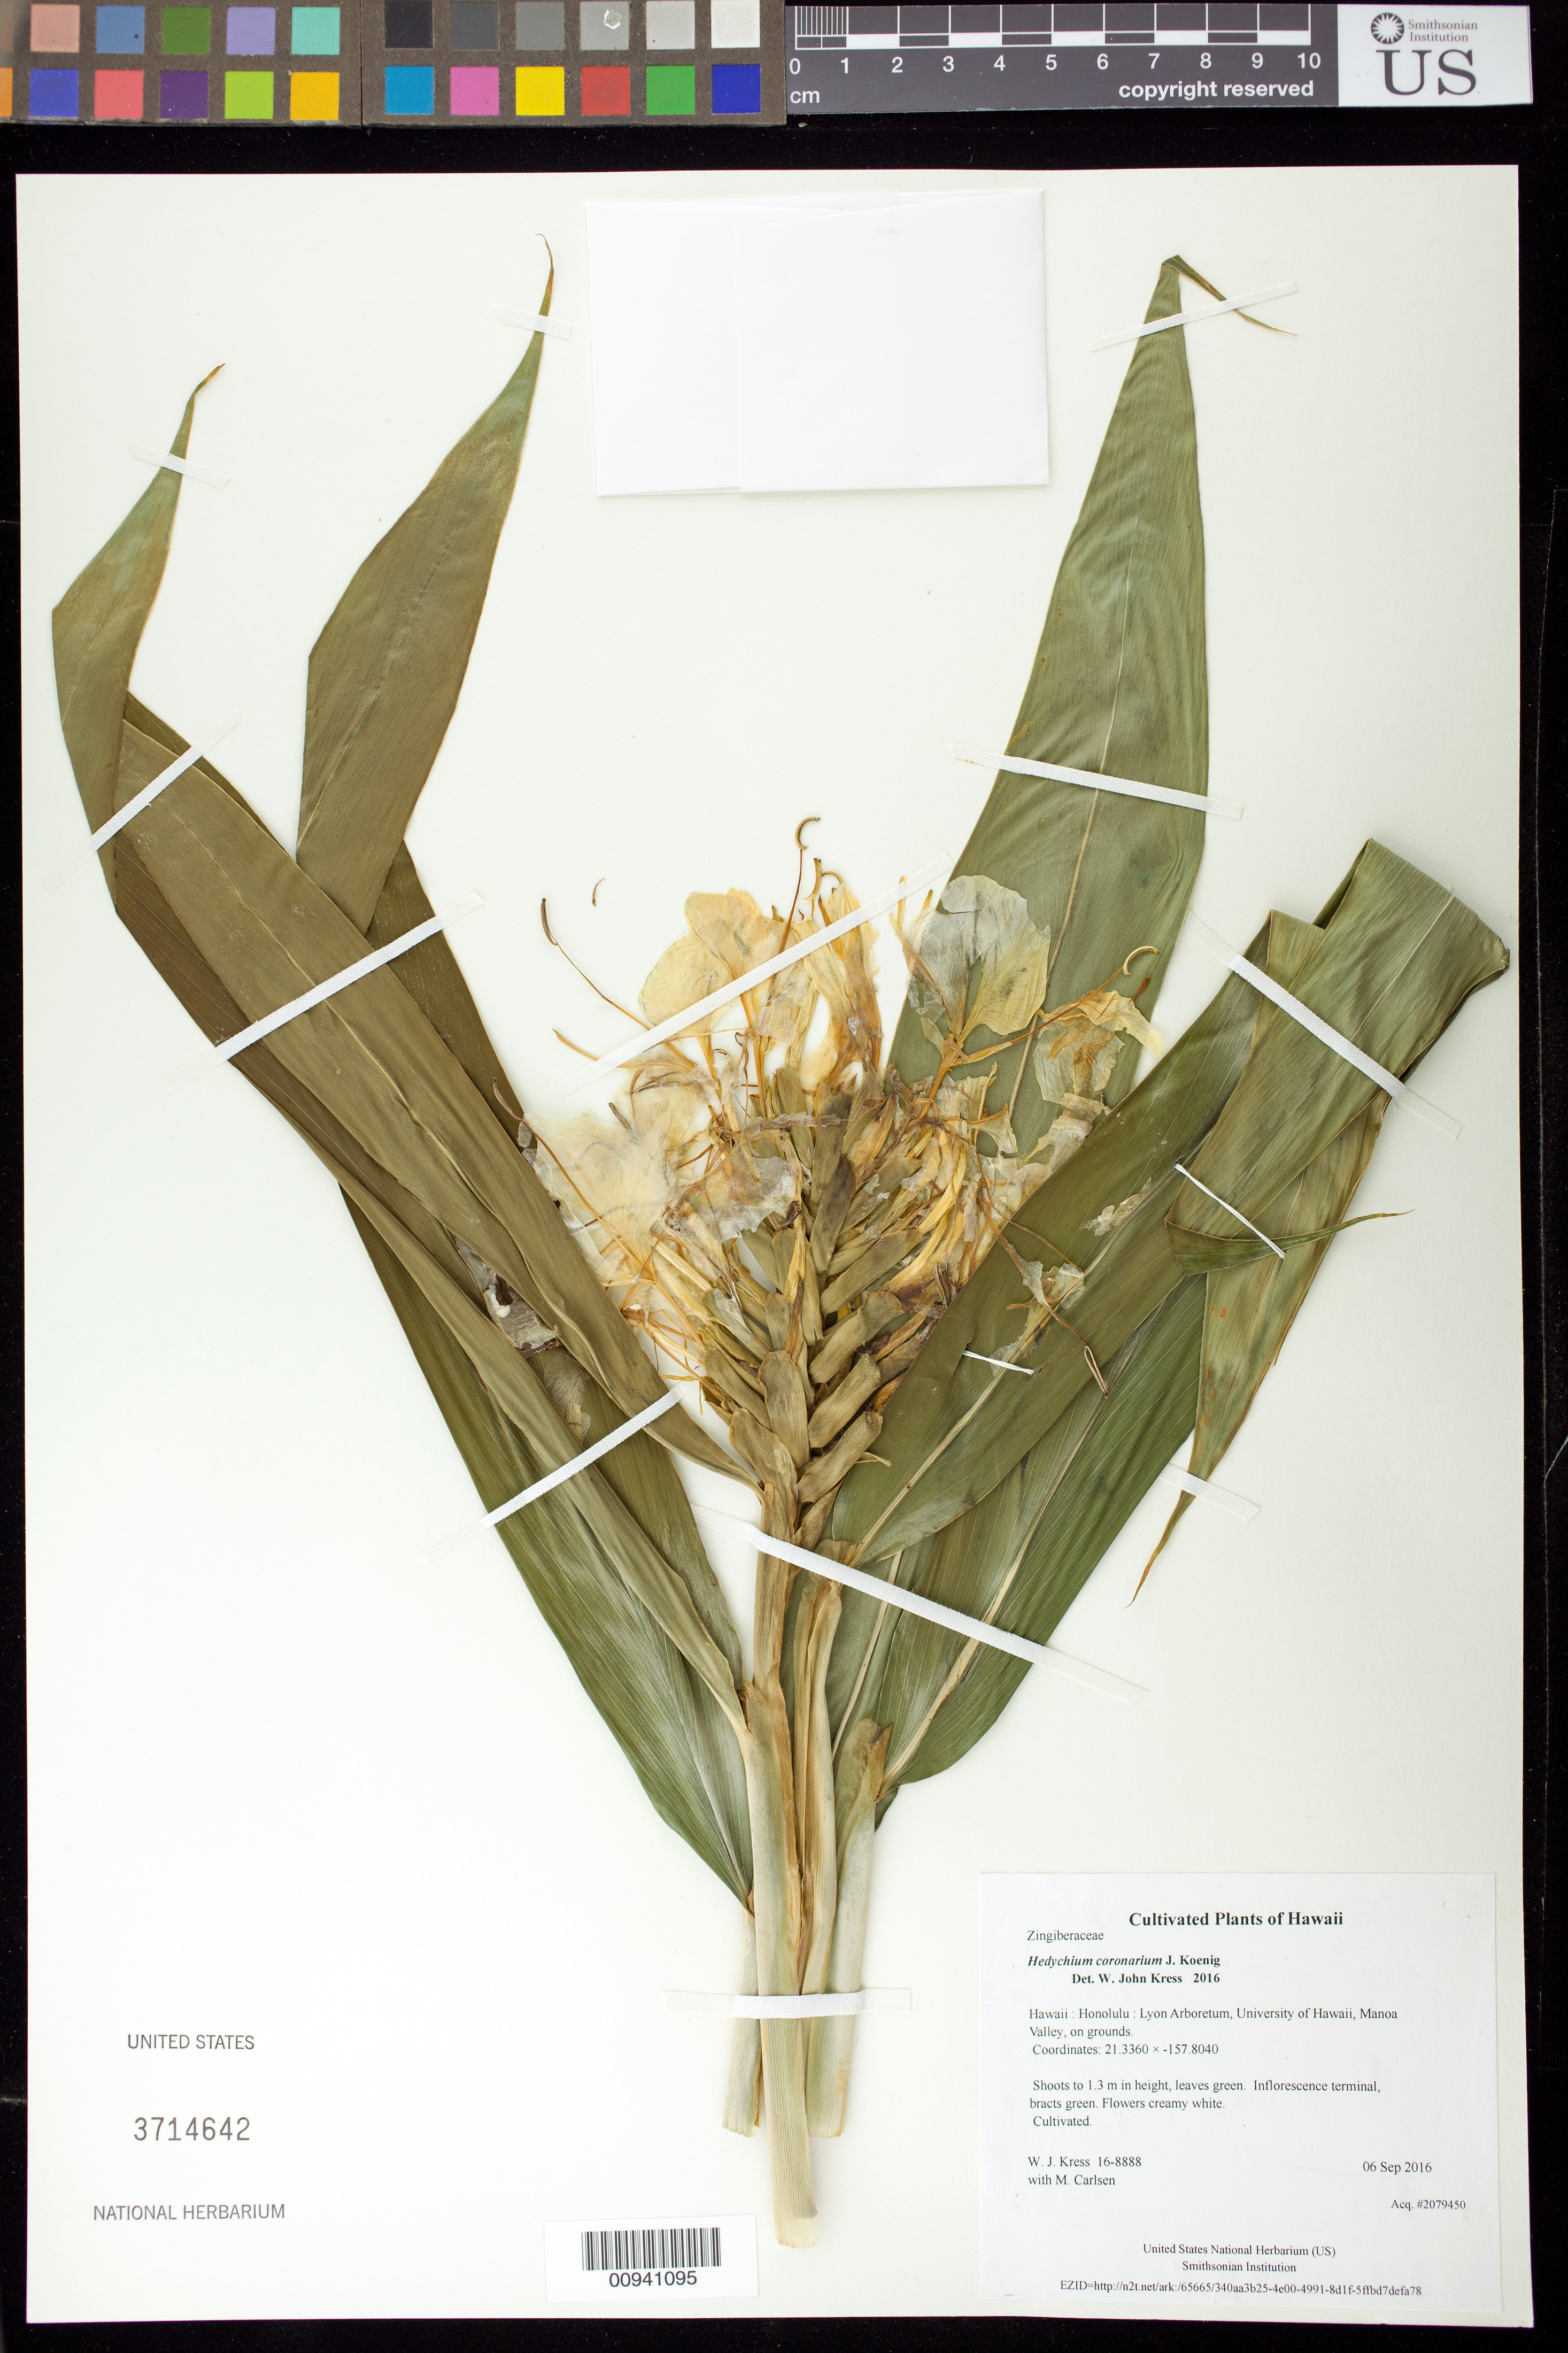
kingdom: Plantae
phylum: Tracheophyta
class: Liliopsida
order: Zingiberales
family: Zingiberaceae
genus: Hedychium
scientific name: Hedychium coronarium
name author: J. Koenig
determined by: Kress, W. J., (US), Smithsonian Institution - National Museum of Natural History (UNITED STATES)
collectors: W. J. Kress & M. M. Carlsen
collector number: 16-8888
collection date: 2016-09-06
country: United States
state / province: Hawaii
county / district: Honolulu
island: Oahu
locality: Lyon Arboretum, University of Hawaii, Manoa Valley, on grounds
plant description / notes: Frozen tissue stored in Biorepository at AG5NN52; dried tissue stored at AG5NN53.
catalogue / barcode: US 3714642